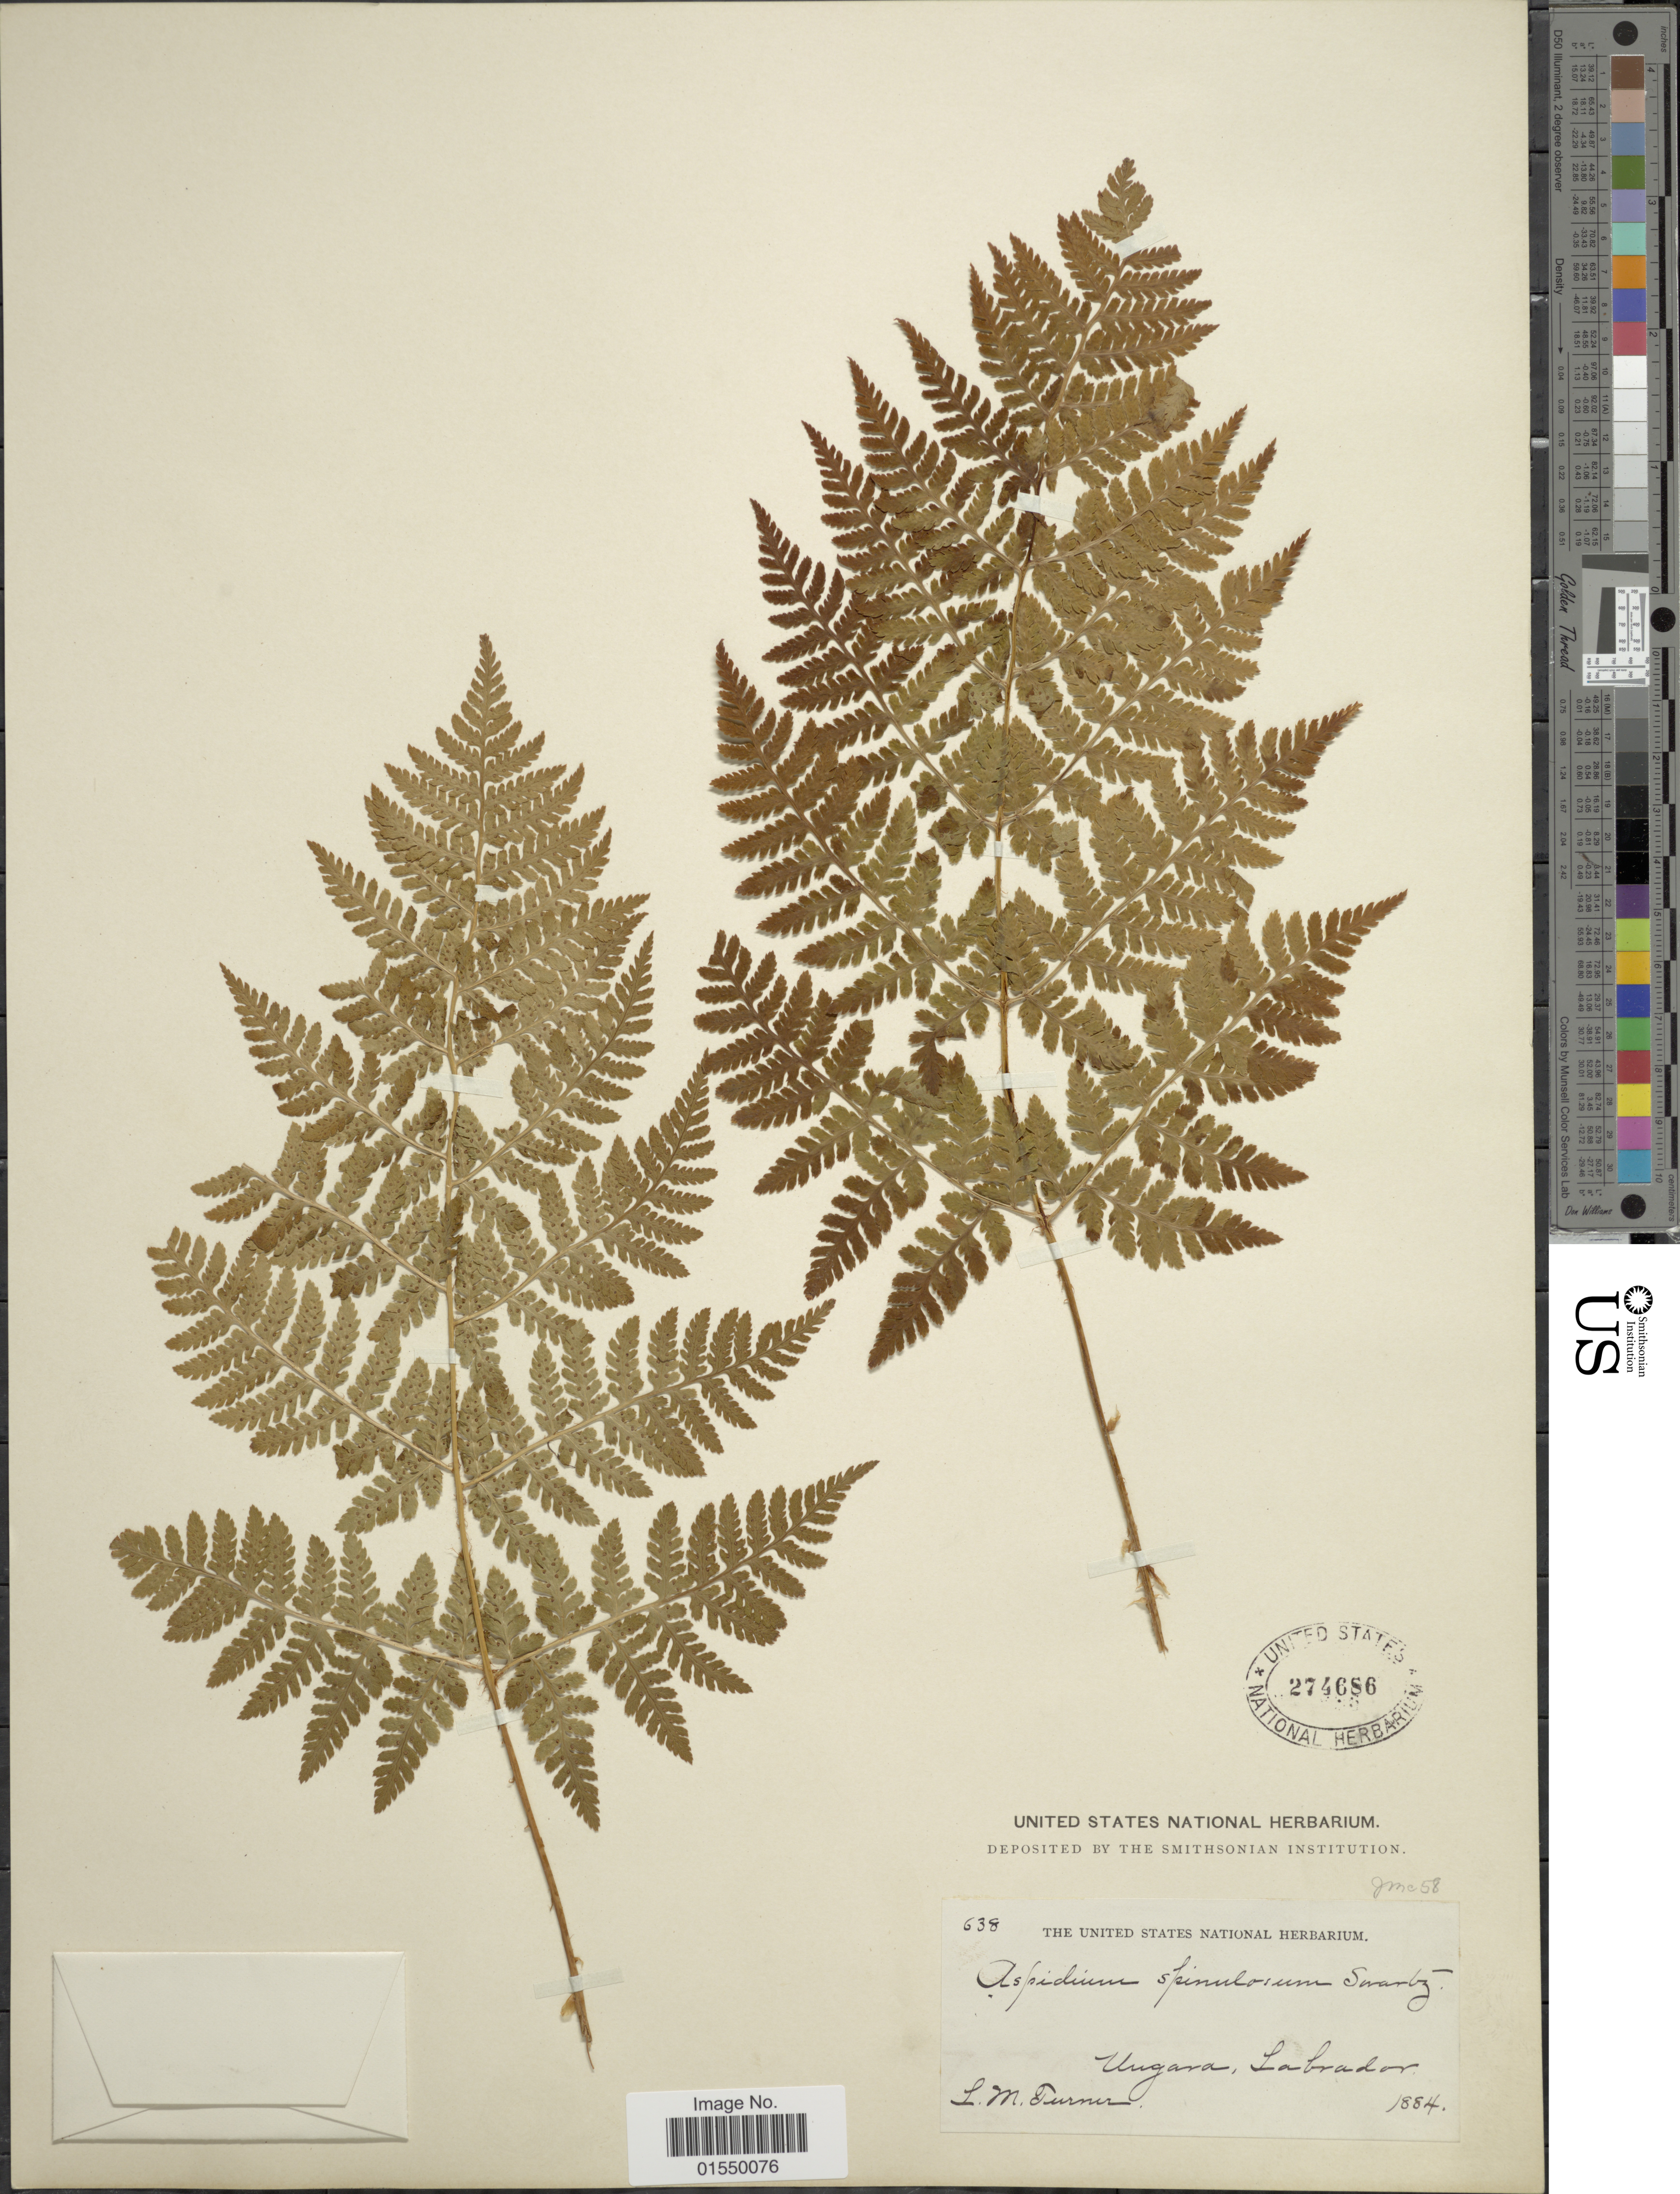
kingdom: Plantae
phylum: Tracheophyta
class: Polypodiopsida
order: Polypodiales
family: Dryopteridaceae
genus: Dryopteris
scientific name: Dryopteris carthusiana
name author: (Villars) H.P. Fuchs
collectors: L. M. Turner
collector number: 638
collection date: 1884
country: Canada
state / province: Newfoundland and Labrador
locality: Ungava, Labrador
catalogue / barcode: US 274686